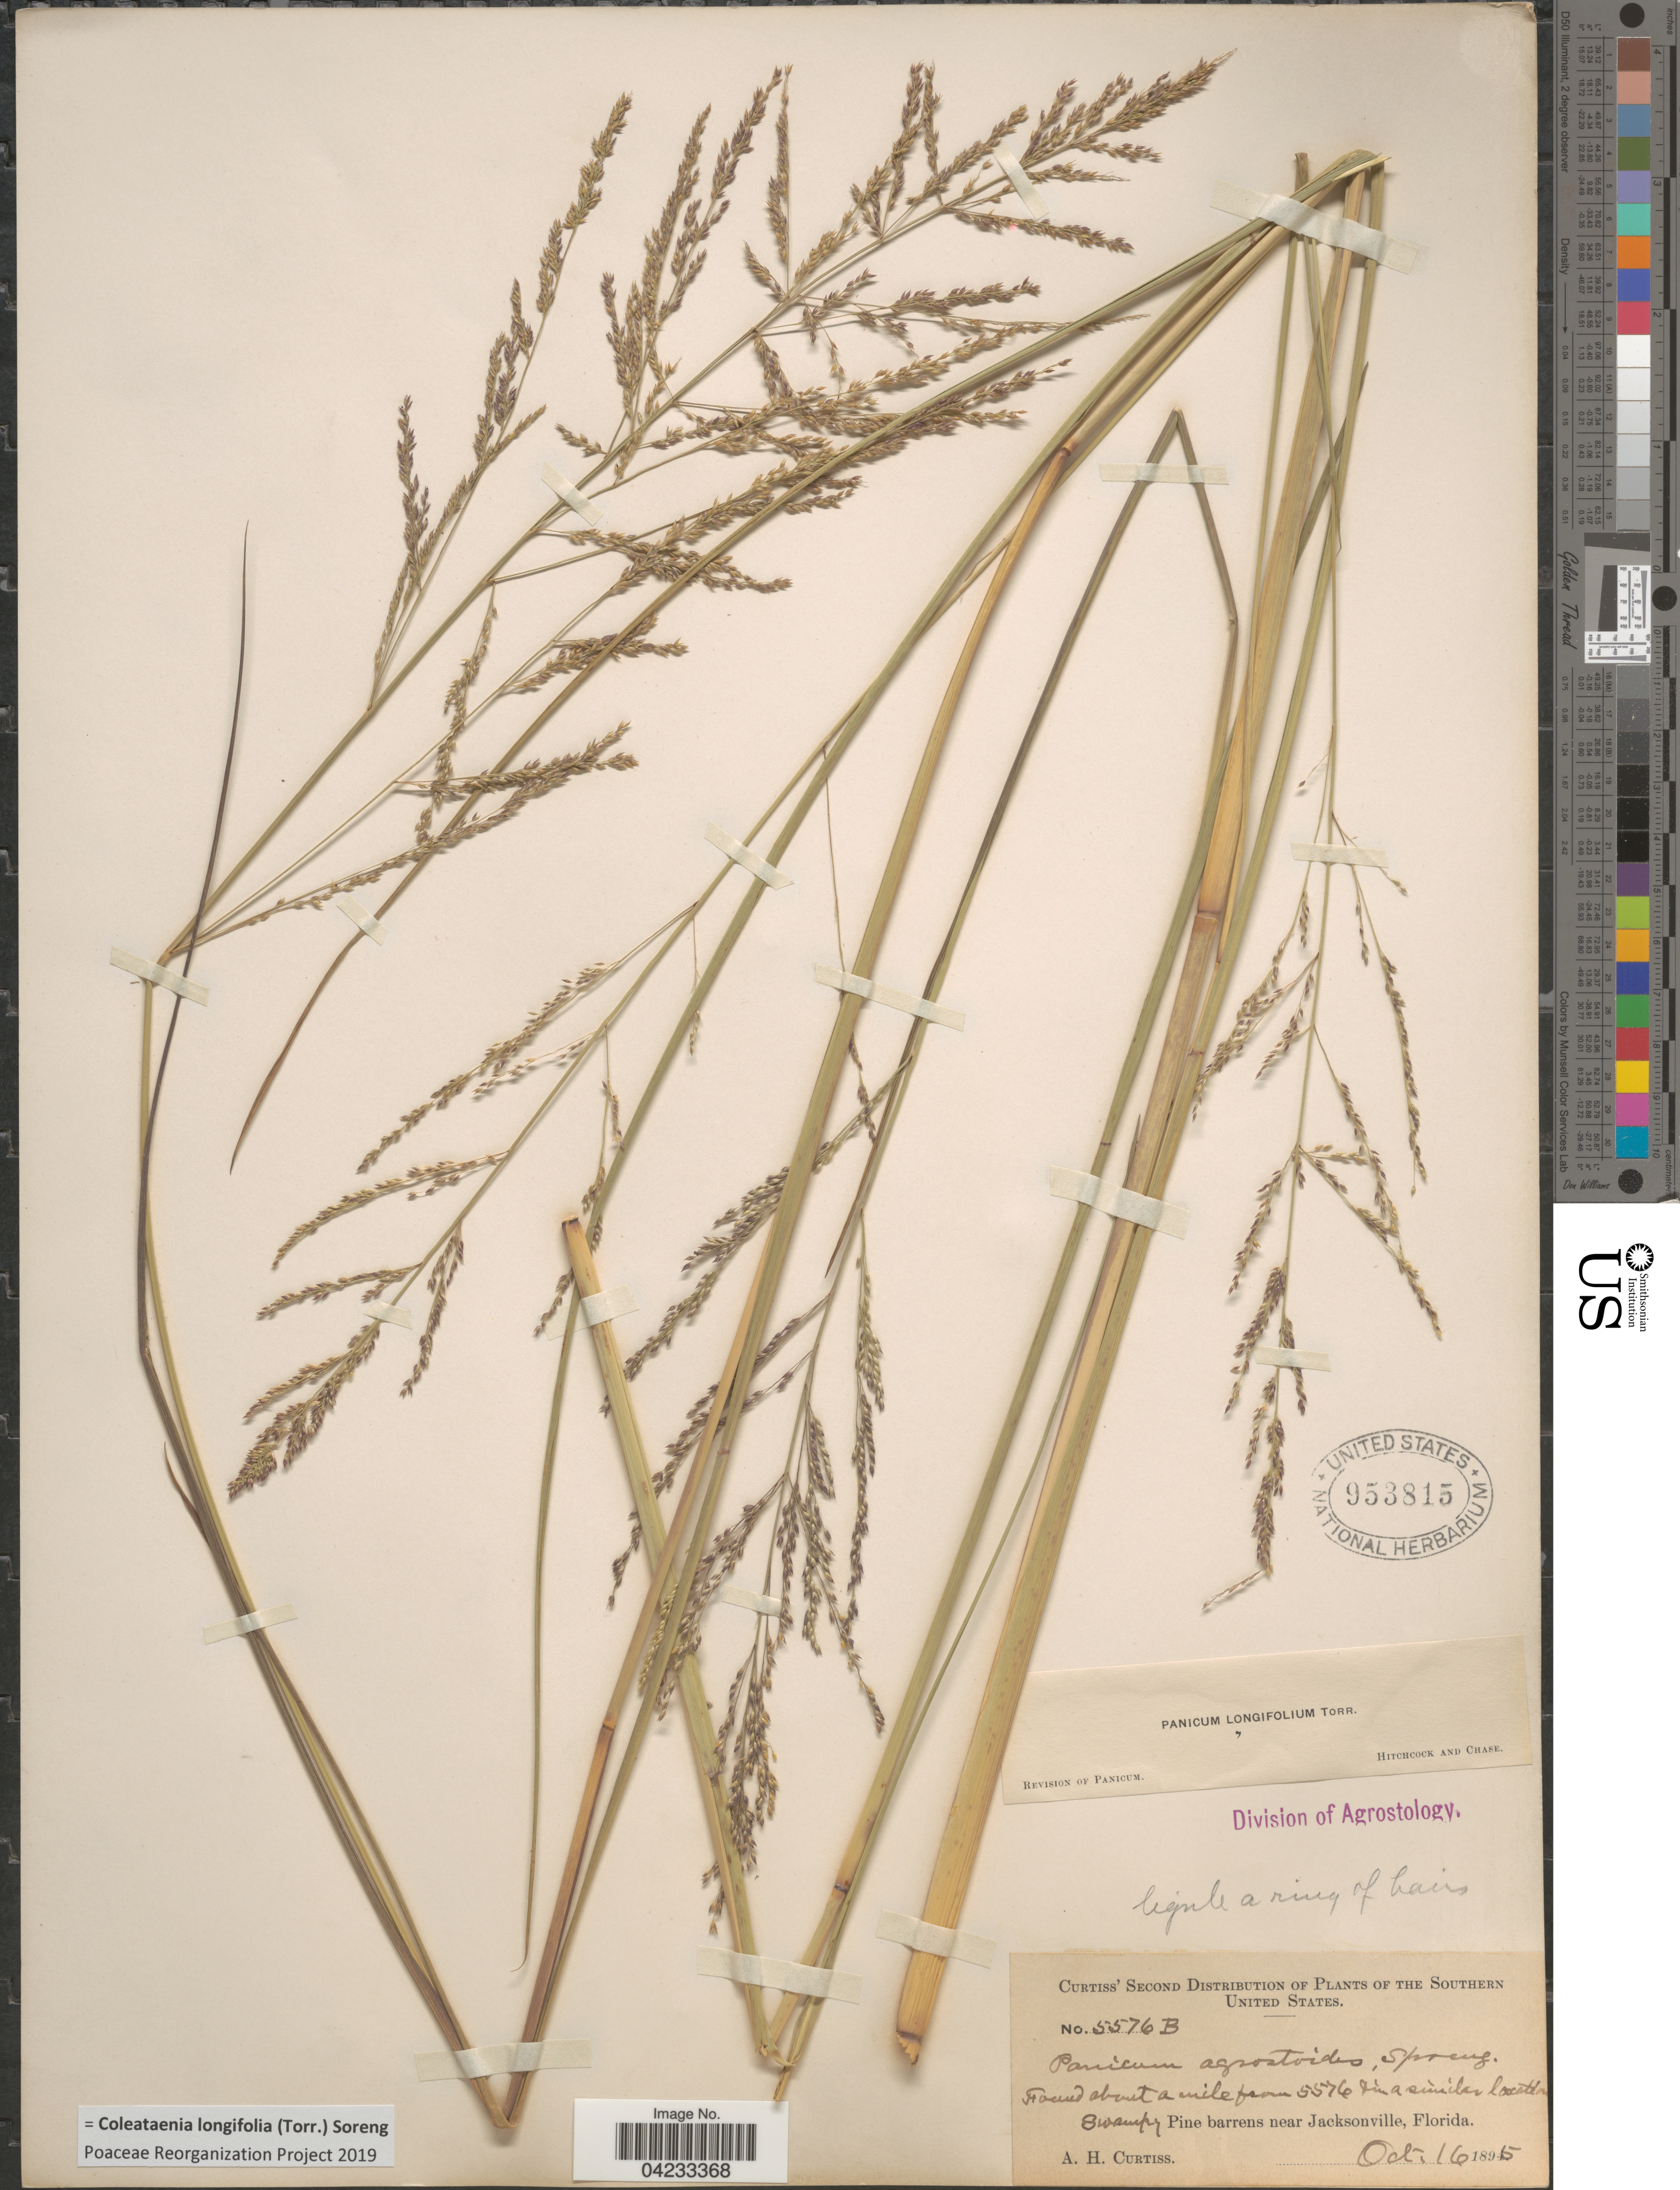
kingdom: Plantae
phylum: Tracheophyta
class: Liliopsida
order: Poales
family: Poaceae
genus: Coleataenia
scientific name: Coleataenia longifolia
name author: (Torr.) Soreng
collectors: A. H. Curtiss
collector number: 5576B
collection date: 1895-10-16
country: United States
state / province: Florida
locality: The Southern United States. Found about a mile from 5576 + in a similar location. Swampy Pine barrens near Jacksonville.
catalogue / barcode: US 953815